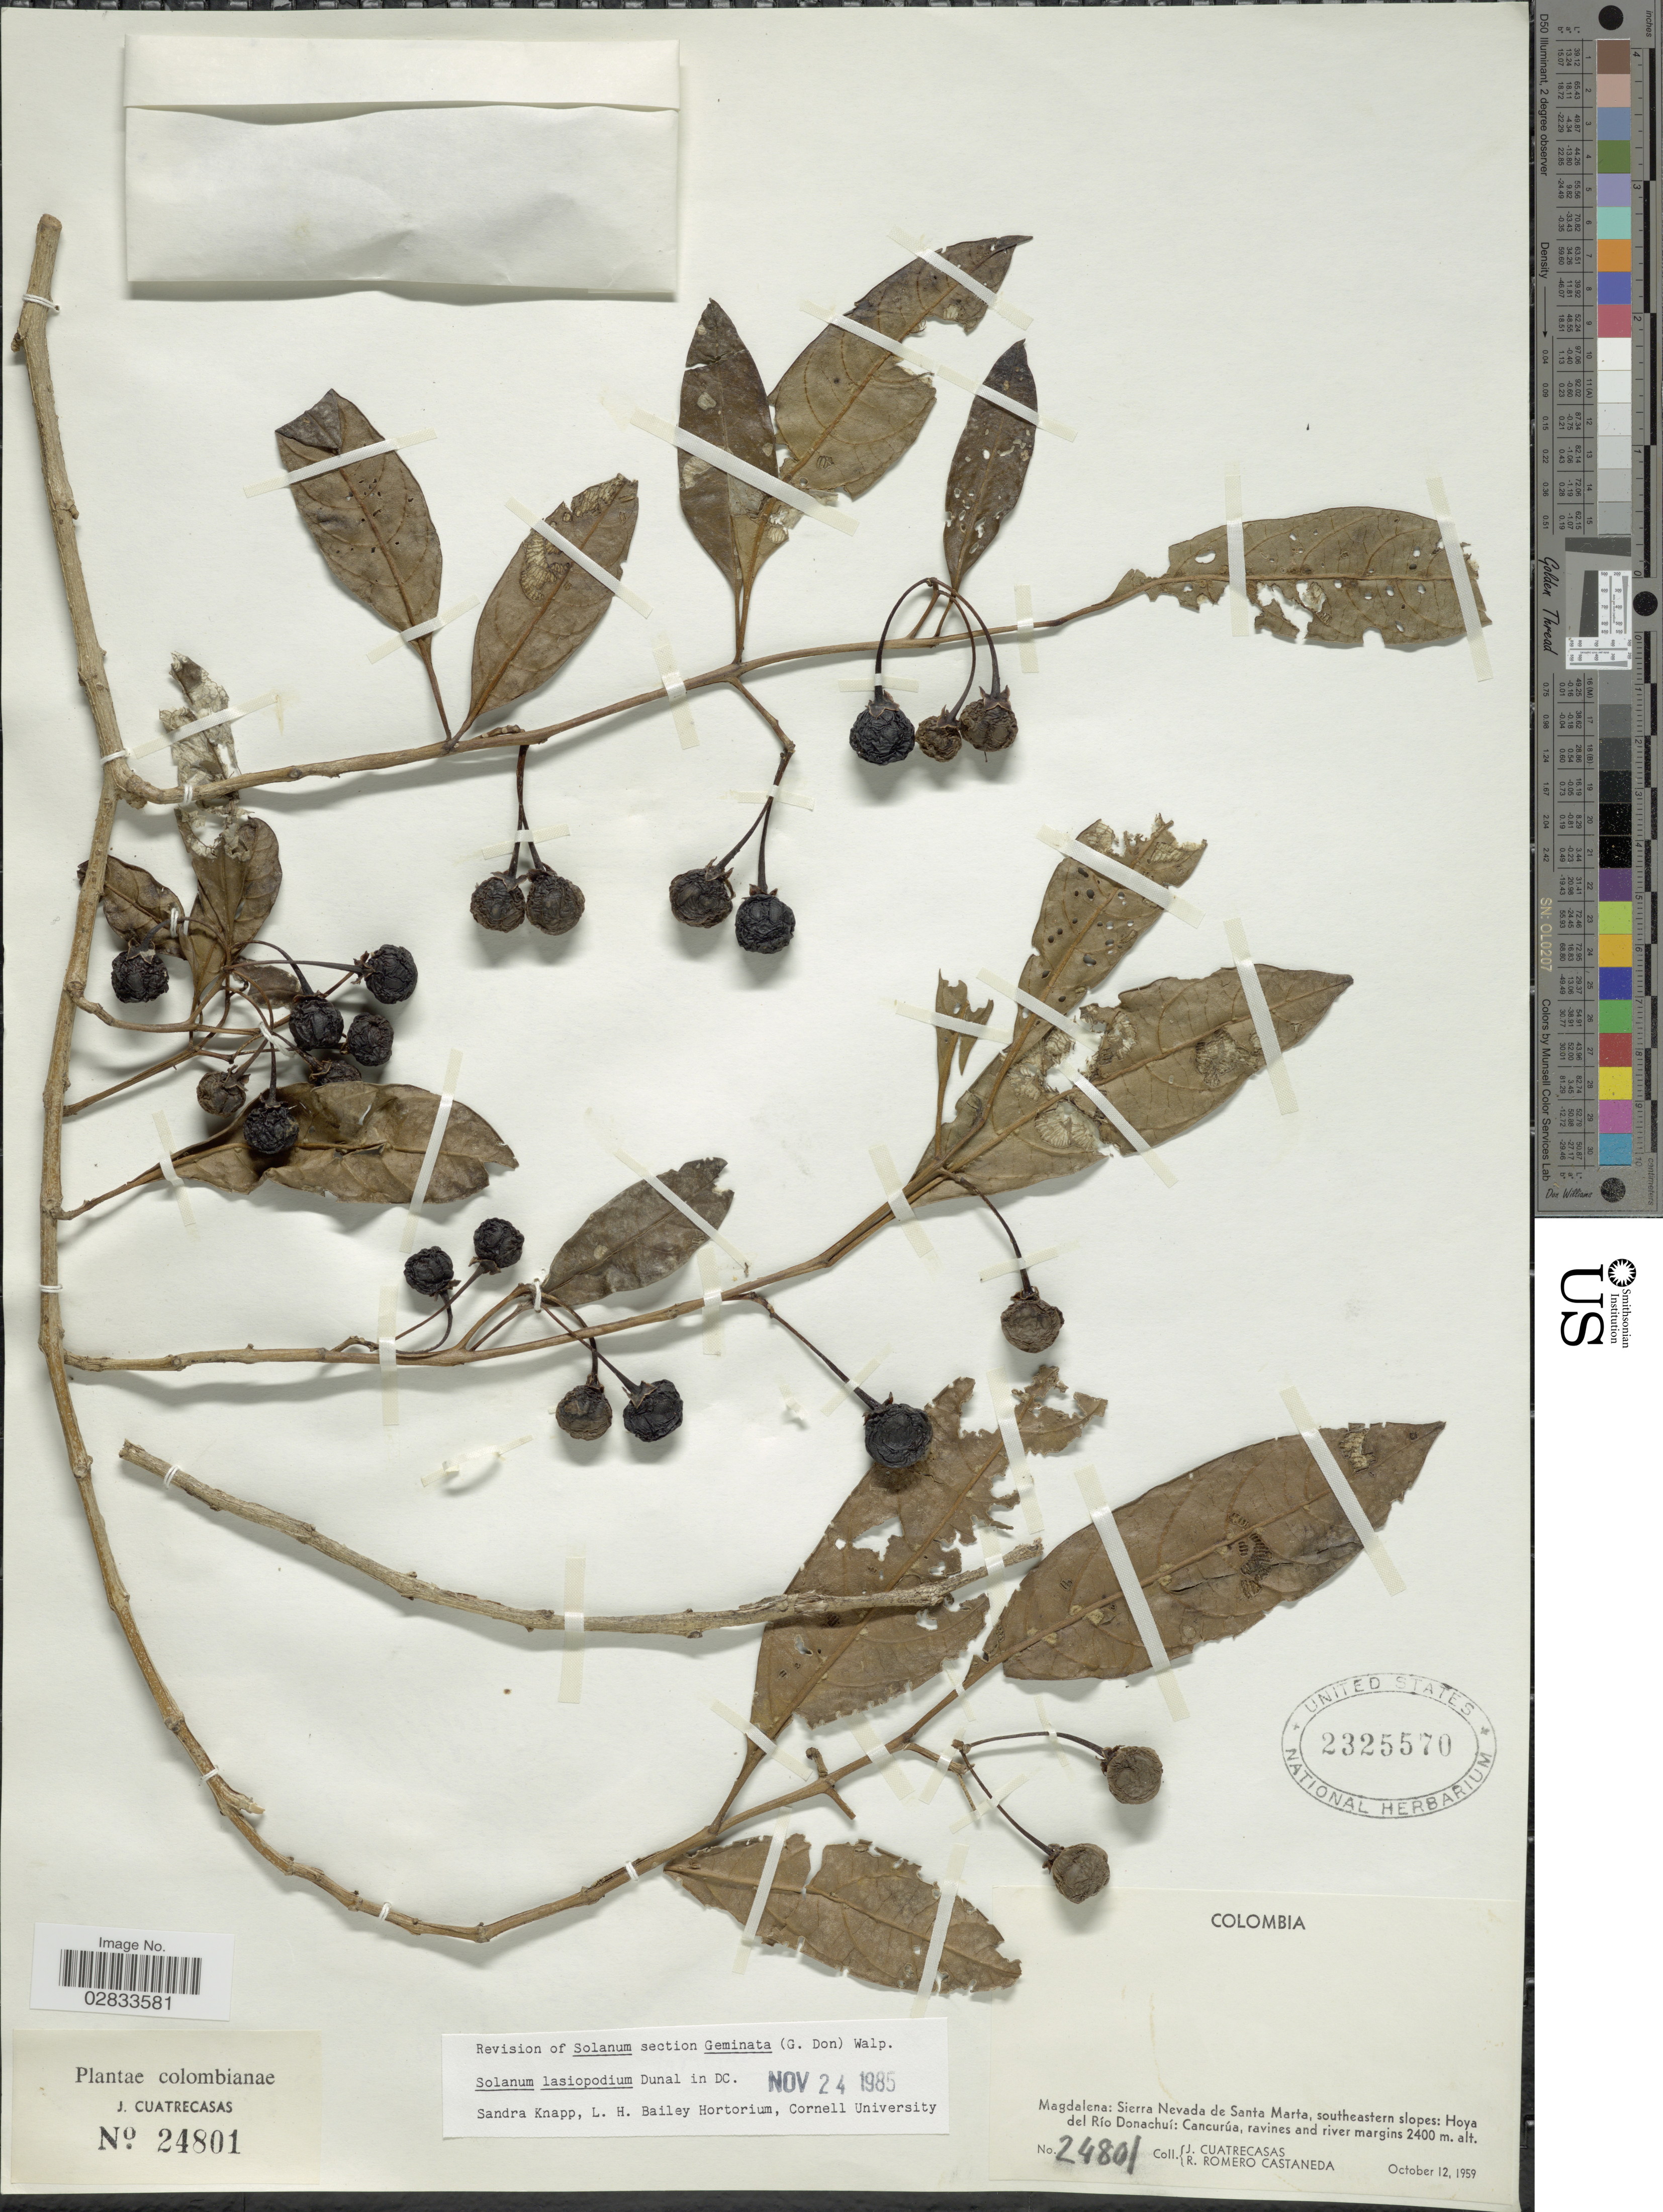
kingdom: Plantae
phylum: Tracheophyta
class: Magnoliopsida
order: Solanales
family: Solanaceae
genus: Solanum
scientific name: Solanum lasiopodium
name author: Dunst. in DC.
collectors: J. Cuatrecasas & R. Romero Castañeda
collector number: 24801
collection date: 1959-10-12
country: Colombia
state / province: Magdalena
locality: Sierra Nevada de Santa Marta, southeastern slopes: Hoya del Río Donachuí: Cancurúa, ravines and river margins.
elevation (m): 2400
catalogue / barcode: US 2325570